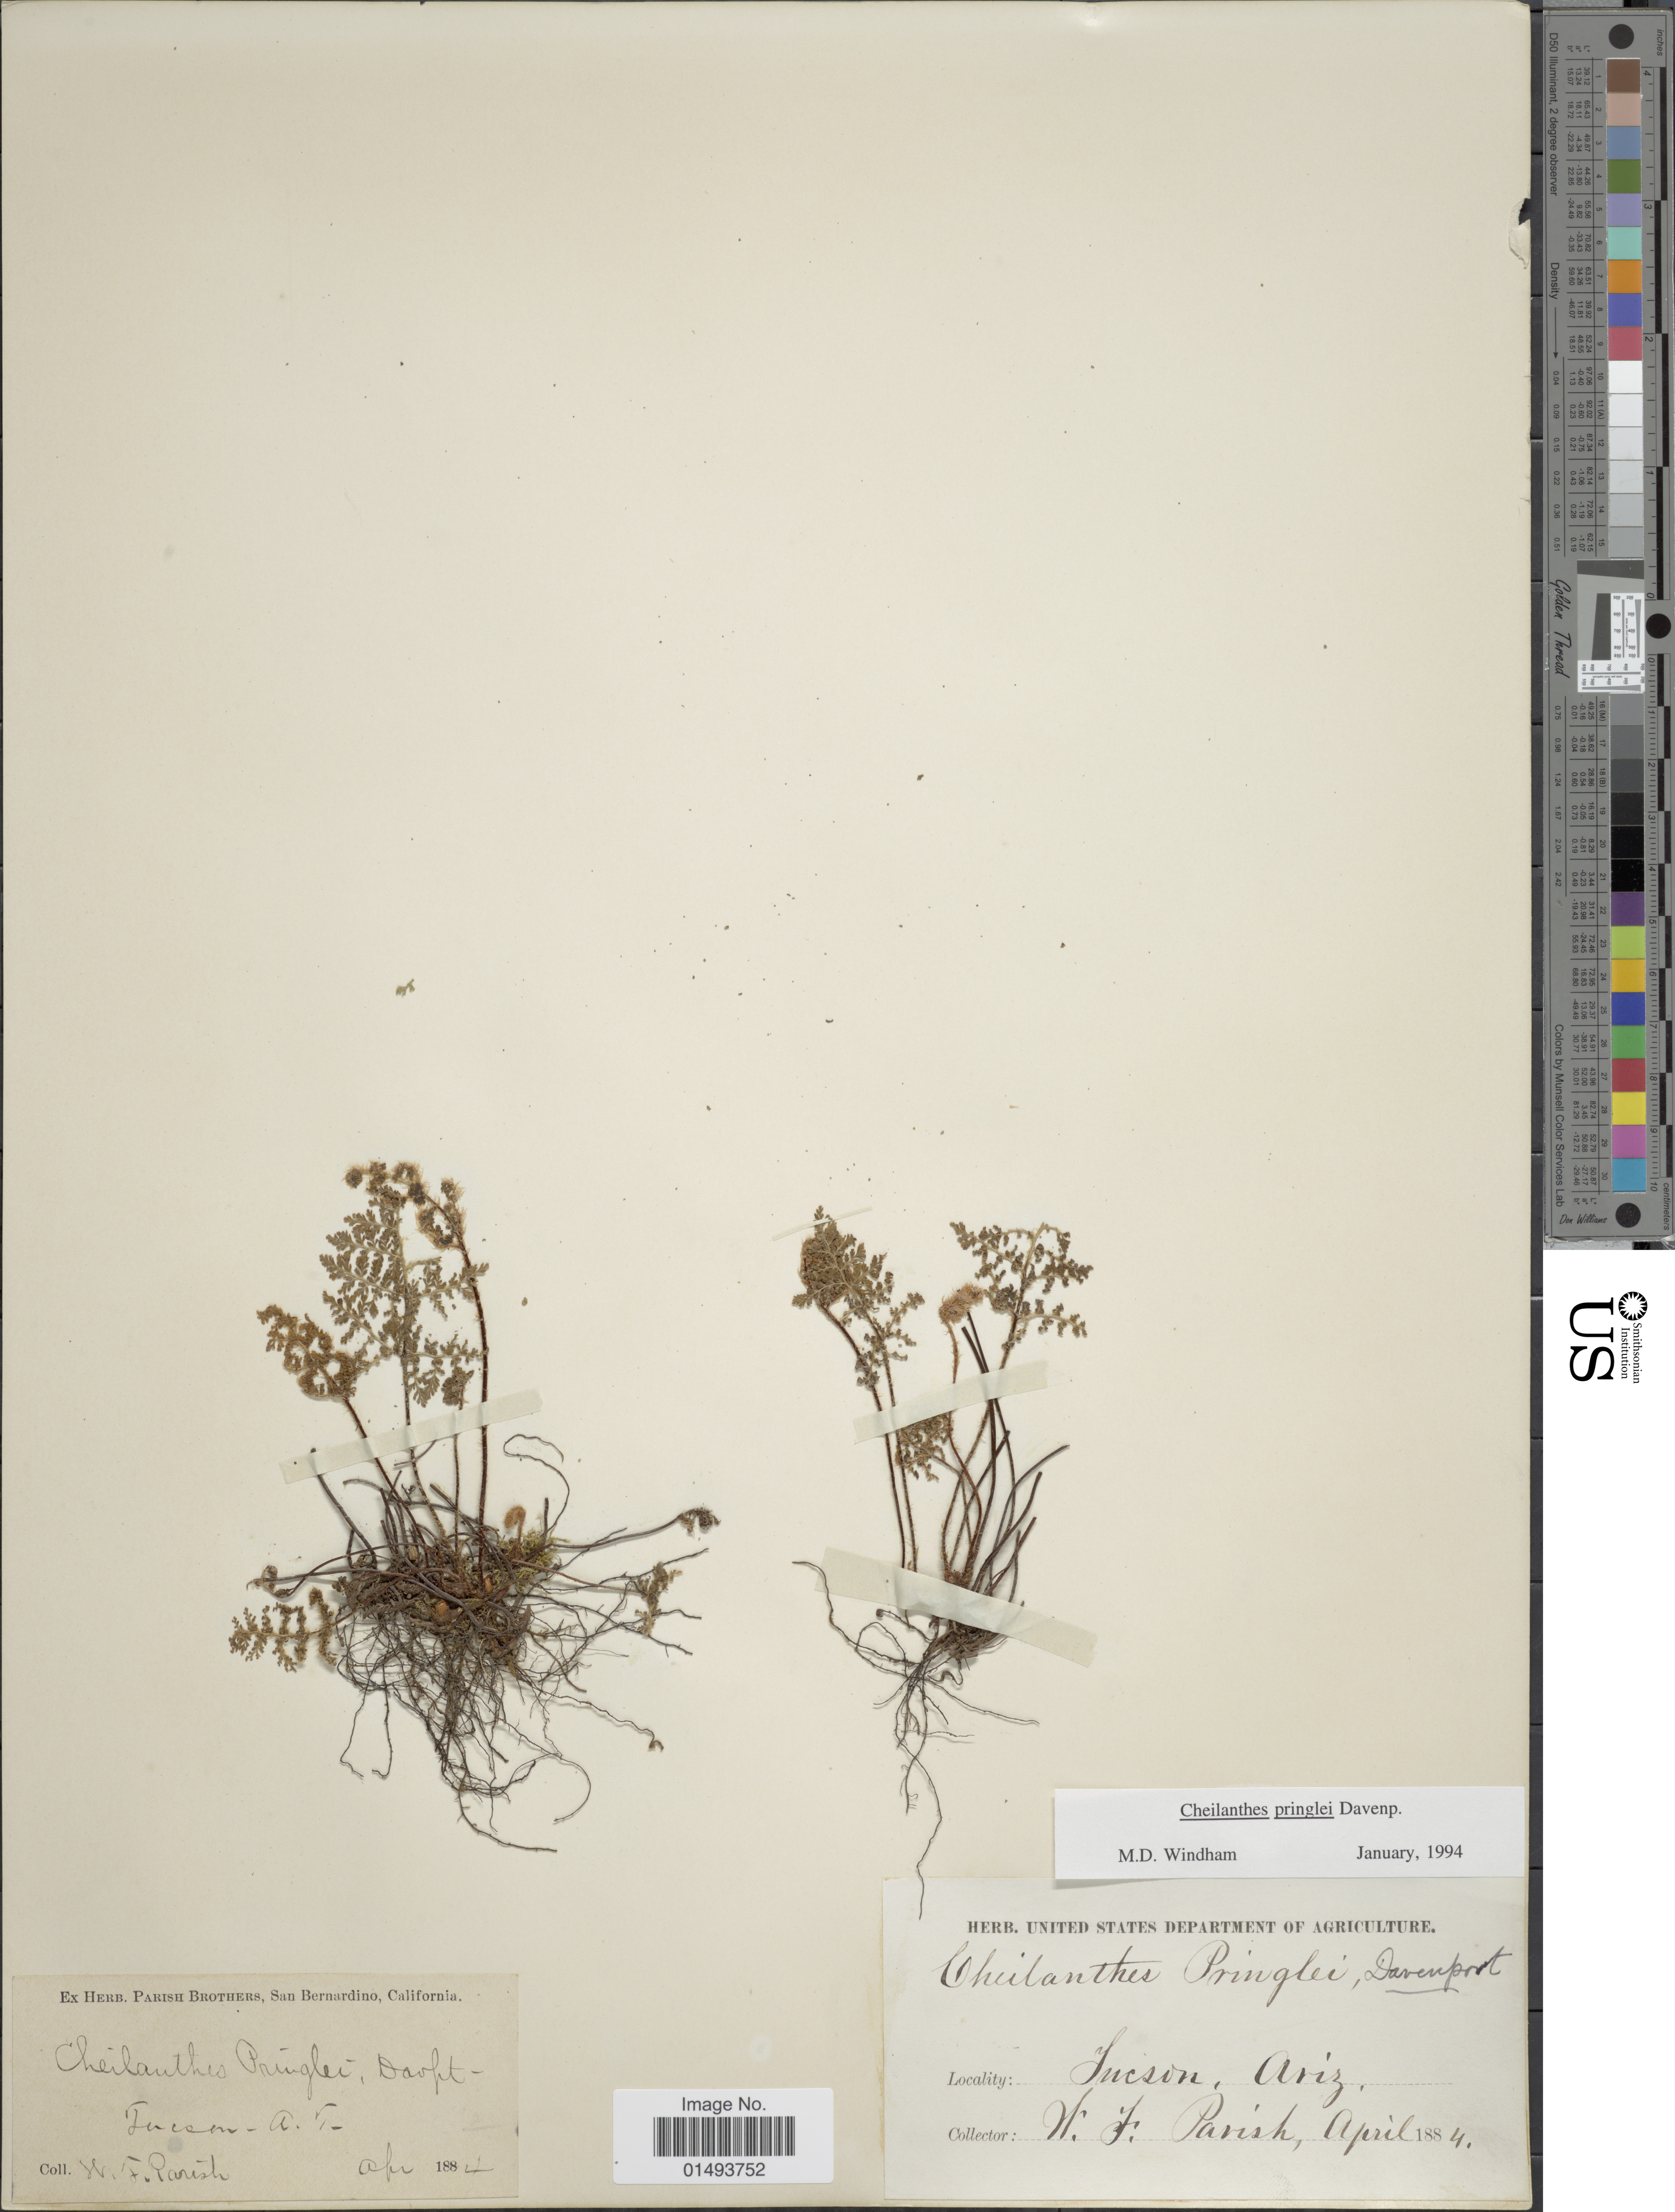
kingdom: Plantae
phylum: Tracheophyta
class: Polypodiopsida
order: Polypodiales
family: Pteridaceae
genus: Myriopteris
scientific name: Myriopteris pringlei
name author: (Davenp.) Grusz & Windham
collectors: W. F. Parish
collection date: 1884-04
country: United States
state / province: Arizona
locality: Tucson